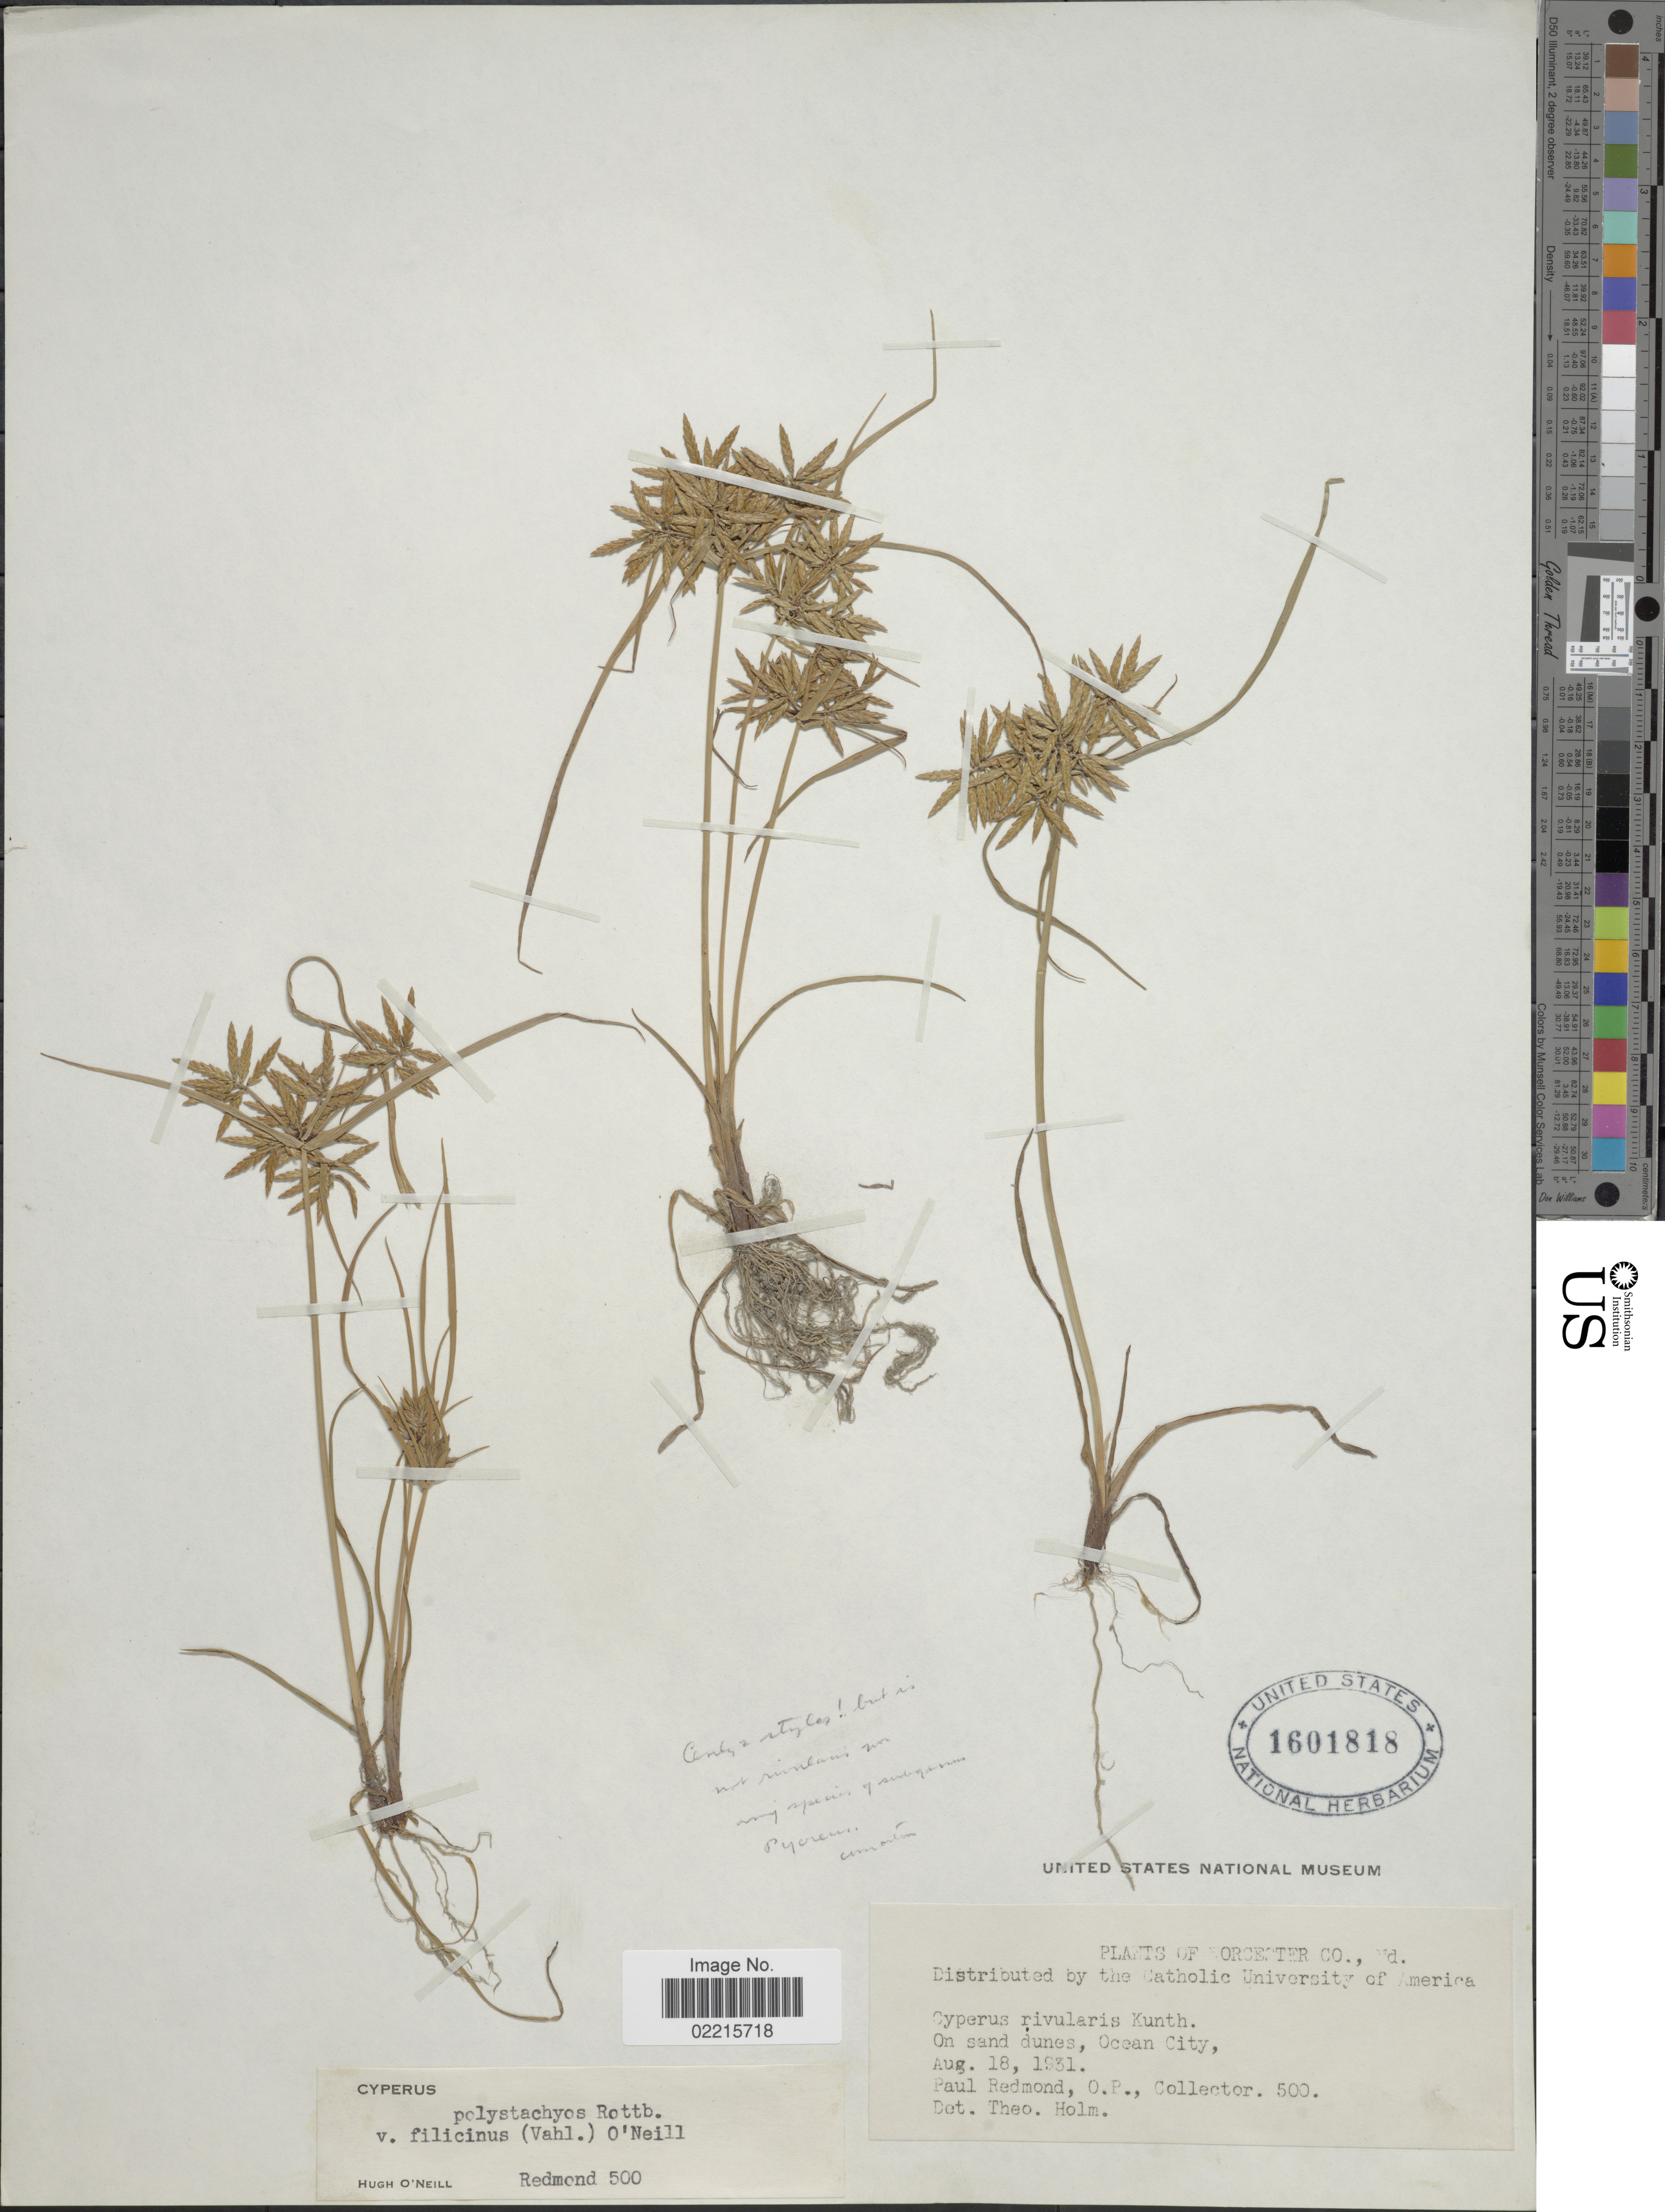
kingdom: Plantae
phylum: Tracheophyta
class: Liliopsida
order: Poales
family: Cyperaceae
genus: Cyperus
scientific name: Cyperus filicinus Vahl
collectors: P. Redmond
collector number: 500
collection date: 1931-08-18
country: United States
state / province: Maryland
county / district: Worcester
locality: Worchester Co. Ocean City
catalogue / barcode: US 1601818